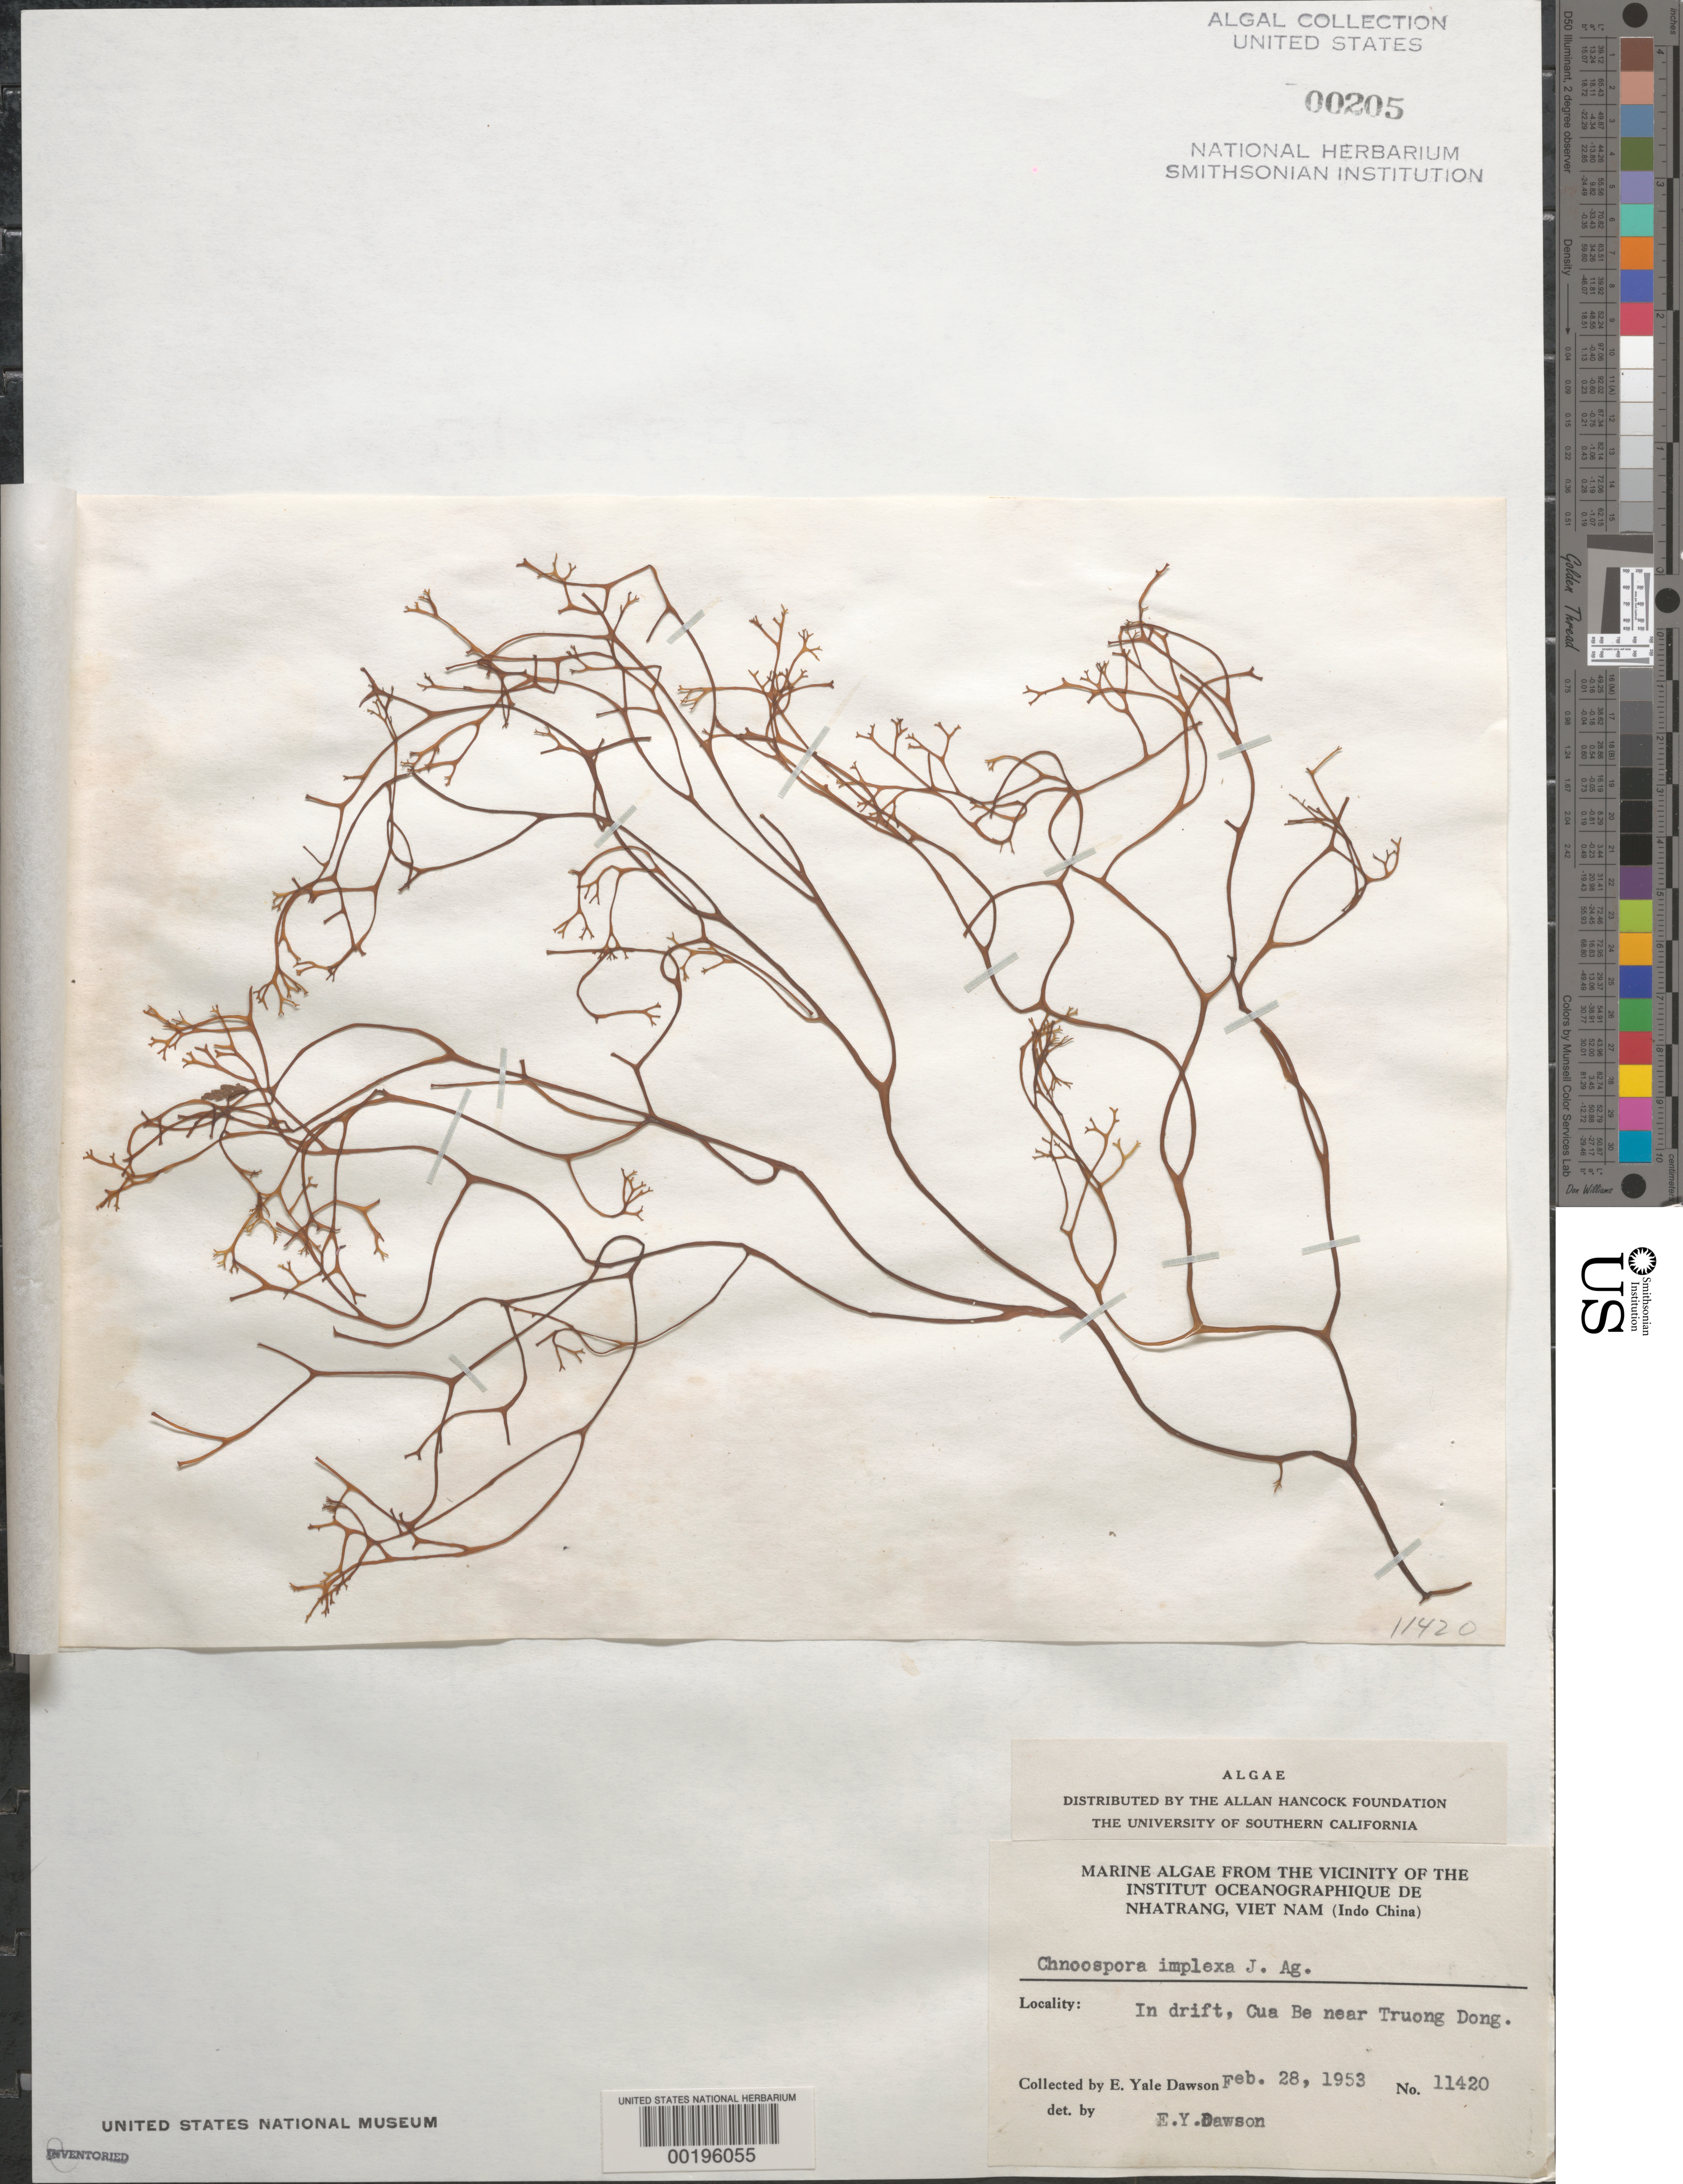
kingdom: Chromista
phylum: Ochrophyta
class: Phaeophyceae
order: Scytosiphonales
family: Scytosiphonaceae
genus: Pseudochnoospora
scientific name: Pseudochnoospora implexa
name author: (J. Agardh) Santiañez et al.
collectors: E. Y. Dawson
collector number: EYD 11420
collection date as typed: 28 Feb 1953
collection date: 1953-02-28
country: Vietnam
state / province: Phu Khanh Province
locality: Cua Be near Truong Dong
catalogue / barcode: US 205